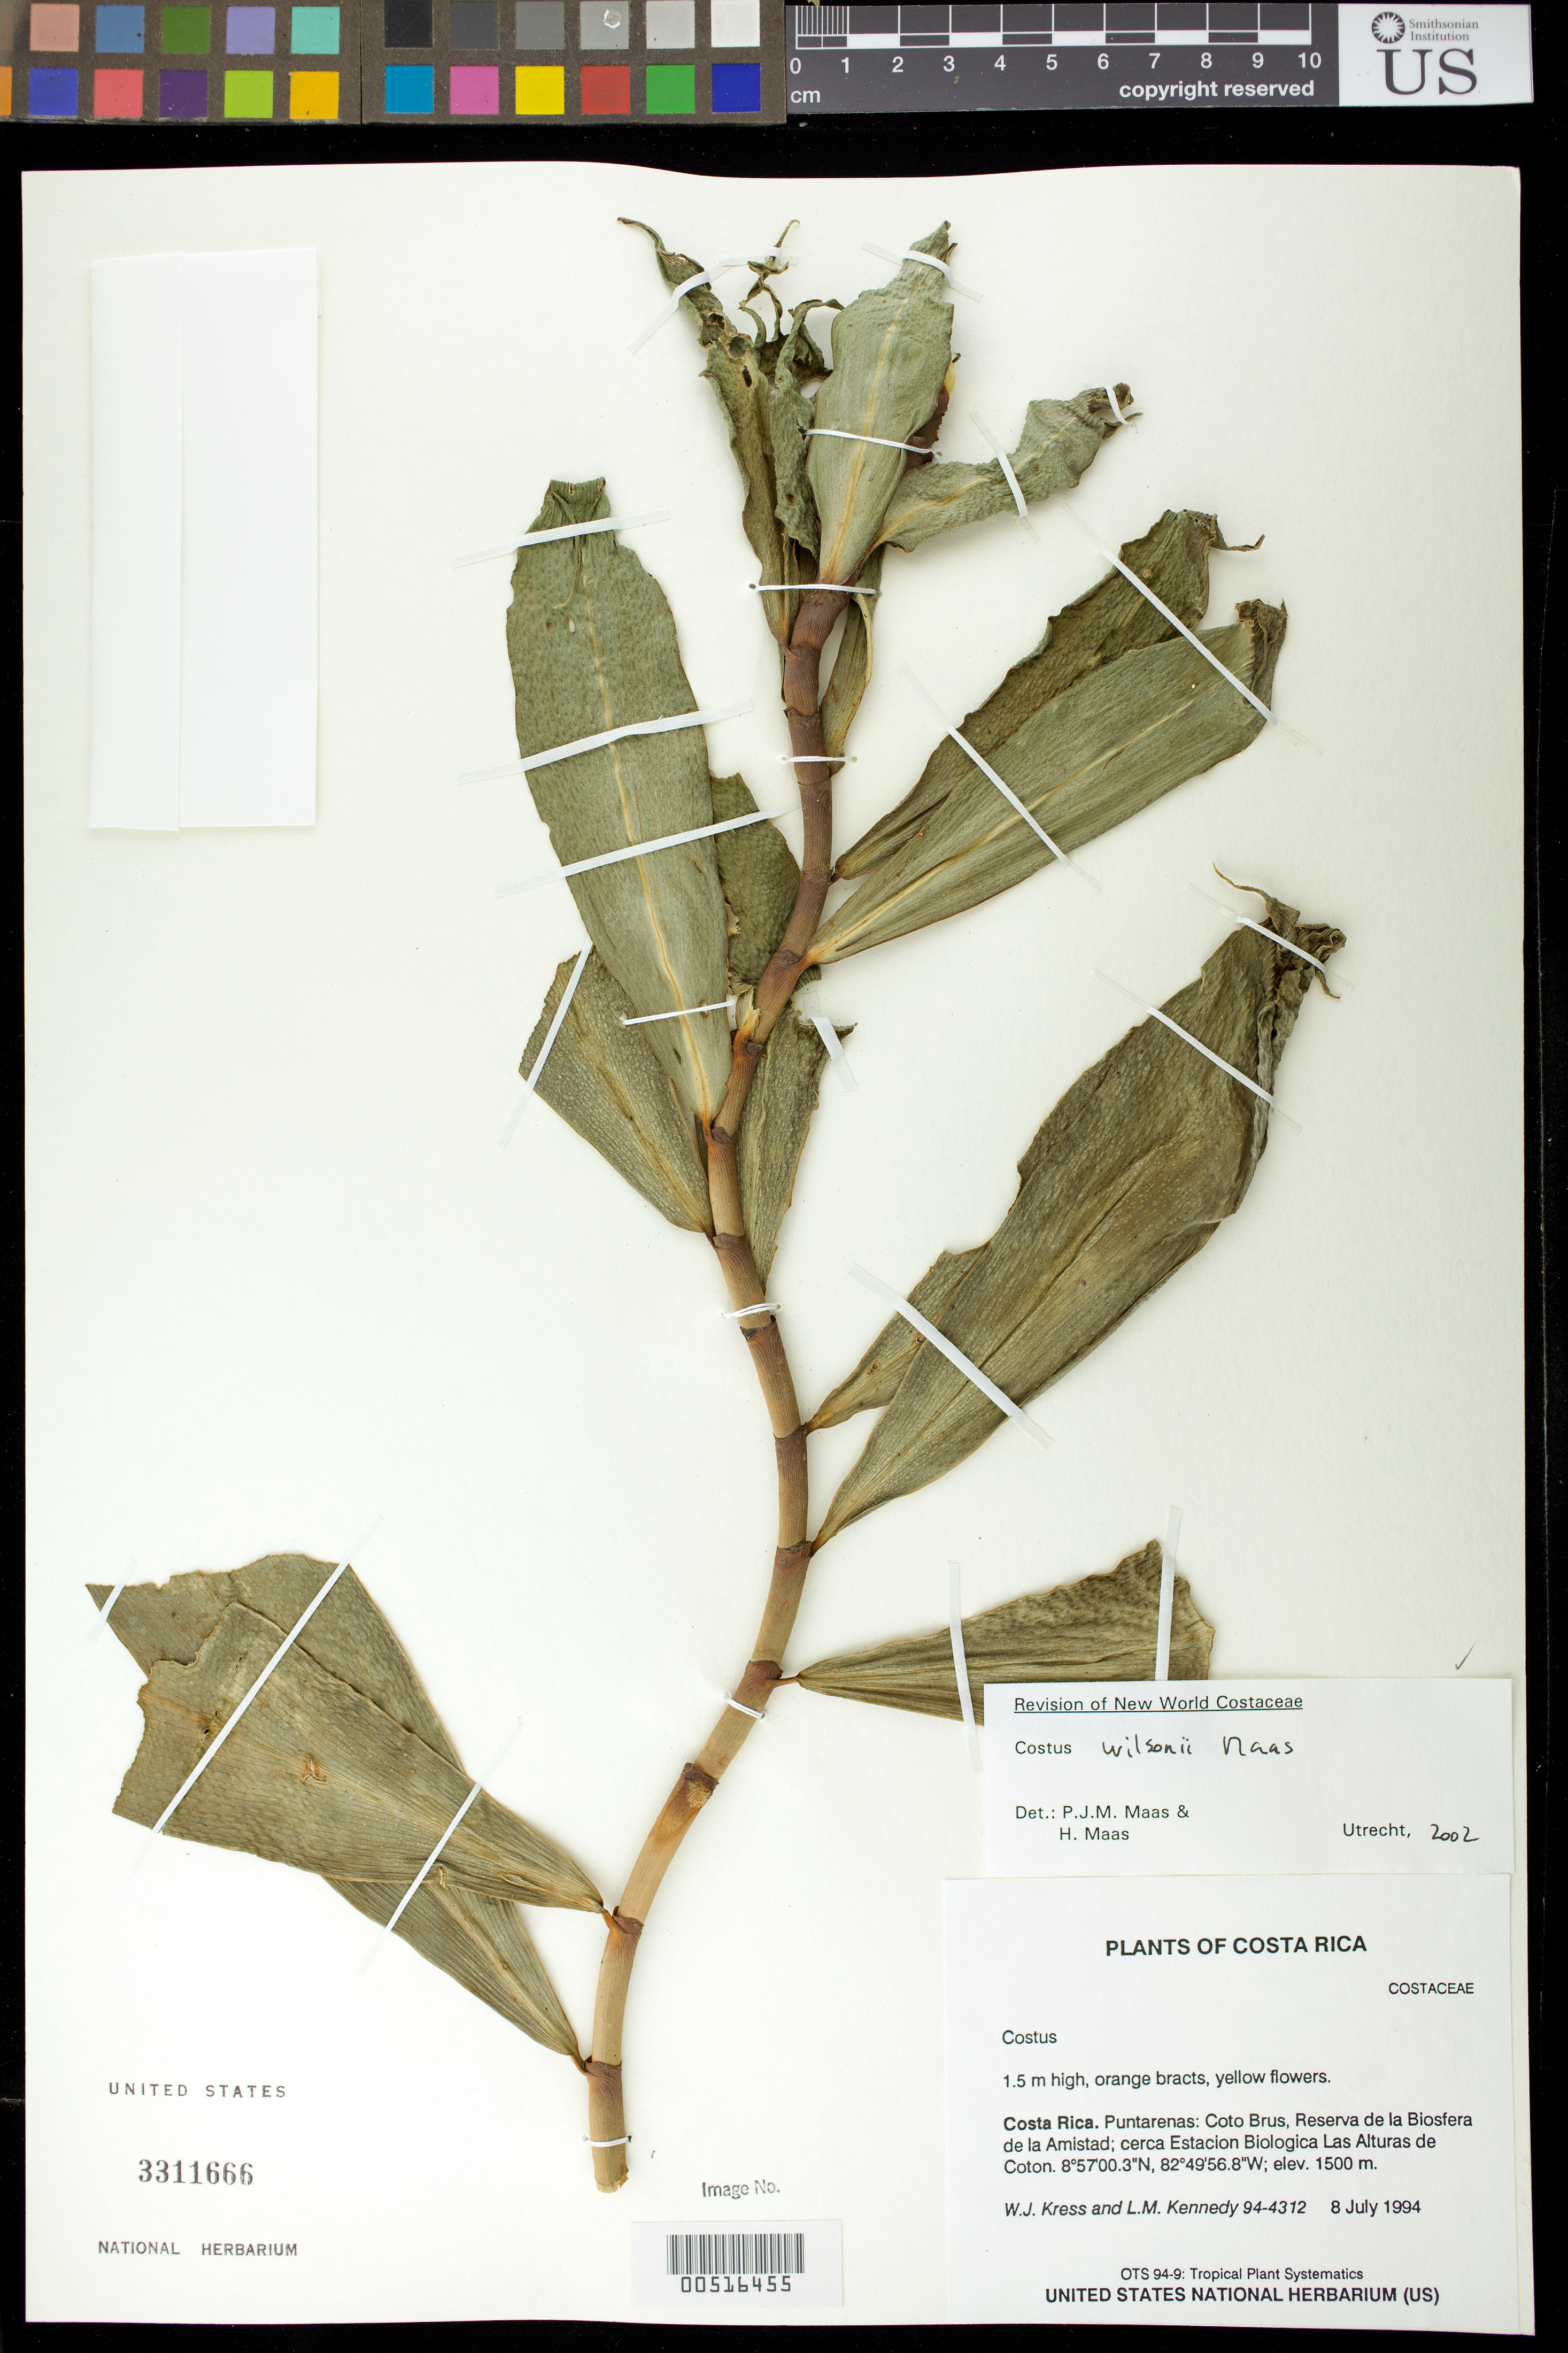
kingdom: Plantae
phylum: Tracheophyta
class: Liliopsida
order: Zingiberales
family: Costaceae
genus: Costus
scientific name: Costus wilsonii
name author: Maas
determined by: Maas, Paul J. M.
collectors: W. J. Kress & L. M. Kennedy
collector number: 94-4312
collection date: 1994-07-08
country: Costa Rica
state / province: Puntarenas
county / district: Coto Brus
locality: Reserva de la Biosfera de la Amistad; cerca Estacion Biologica Las Alturas de Coton.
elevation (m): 1500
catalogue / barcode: US 3311666